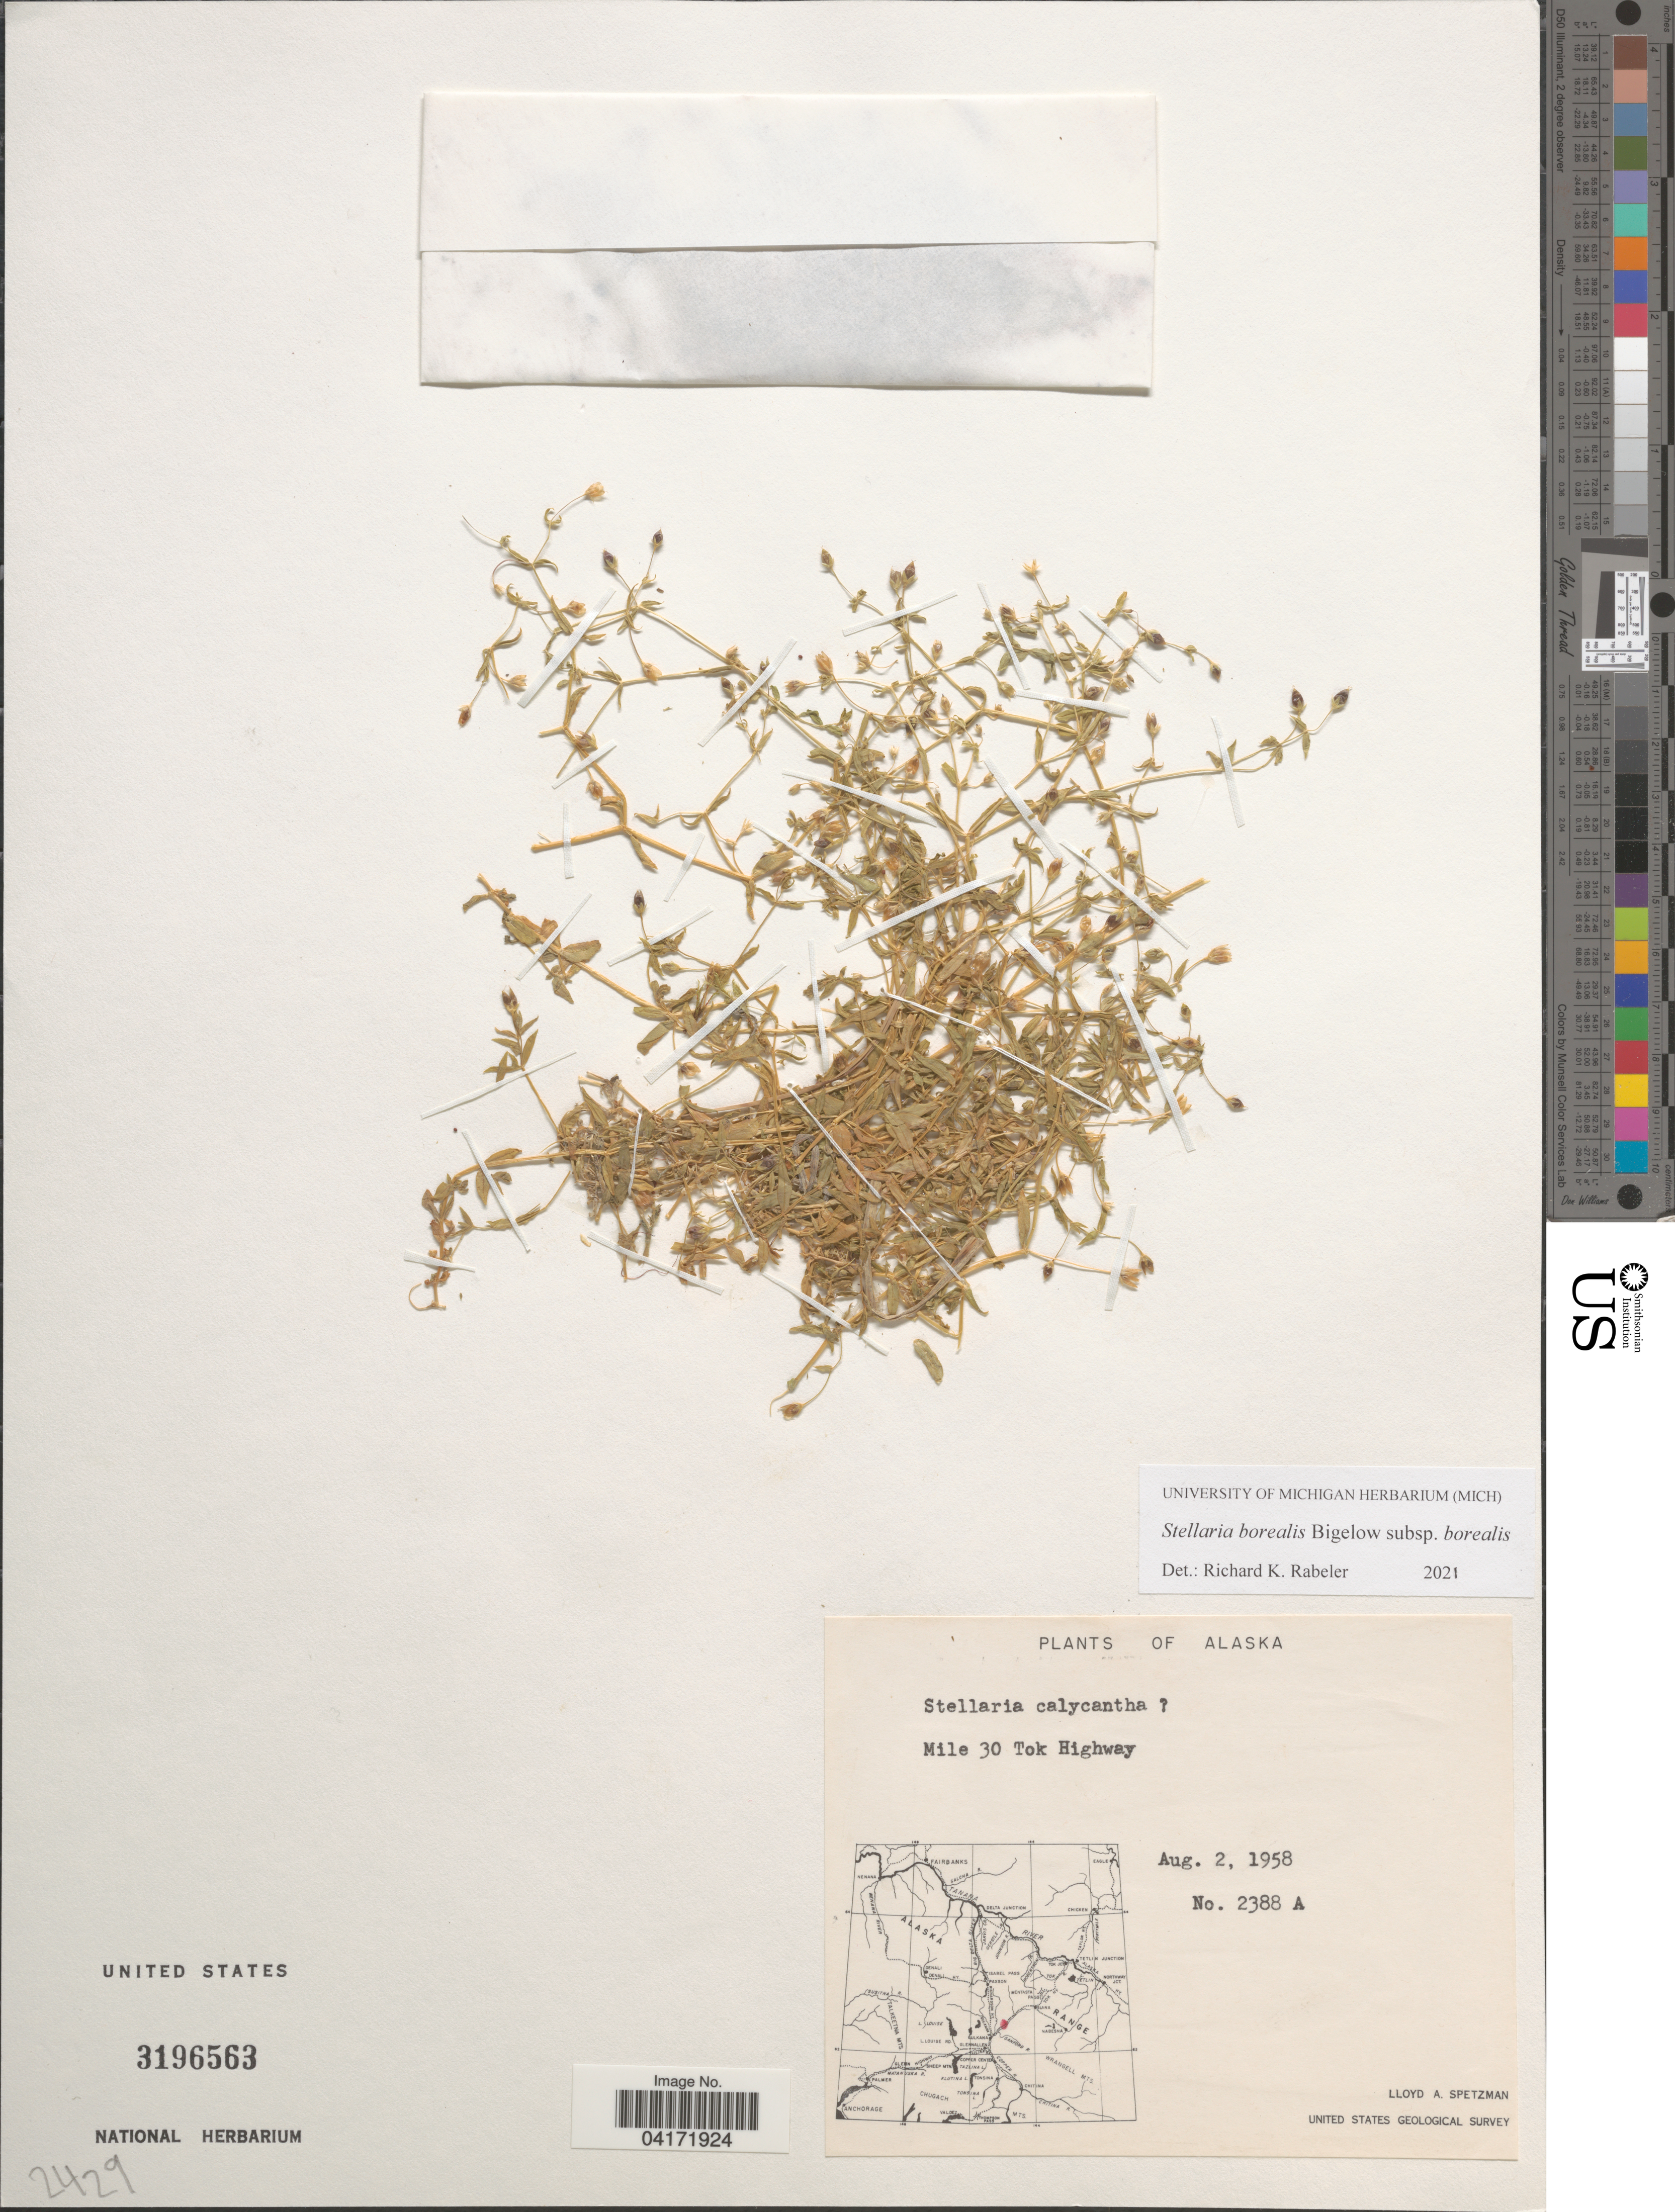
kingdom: Plantae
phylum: Tracheophyta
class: Magnoliopsida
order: Caryophyllales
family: Caryophyllaceae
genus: Stellaria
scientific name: Stellaria borealis subsp. borealis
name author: Bigelow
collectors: L. Spetzman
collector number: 2388 A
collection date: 1958-08-02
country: United States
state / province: Alaska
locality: Mile 30 Tok Highway. United States Geological Survey.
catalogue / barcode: US 3196563